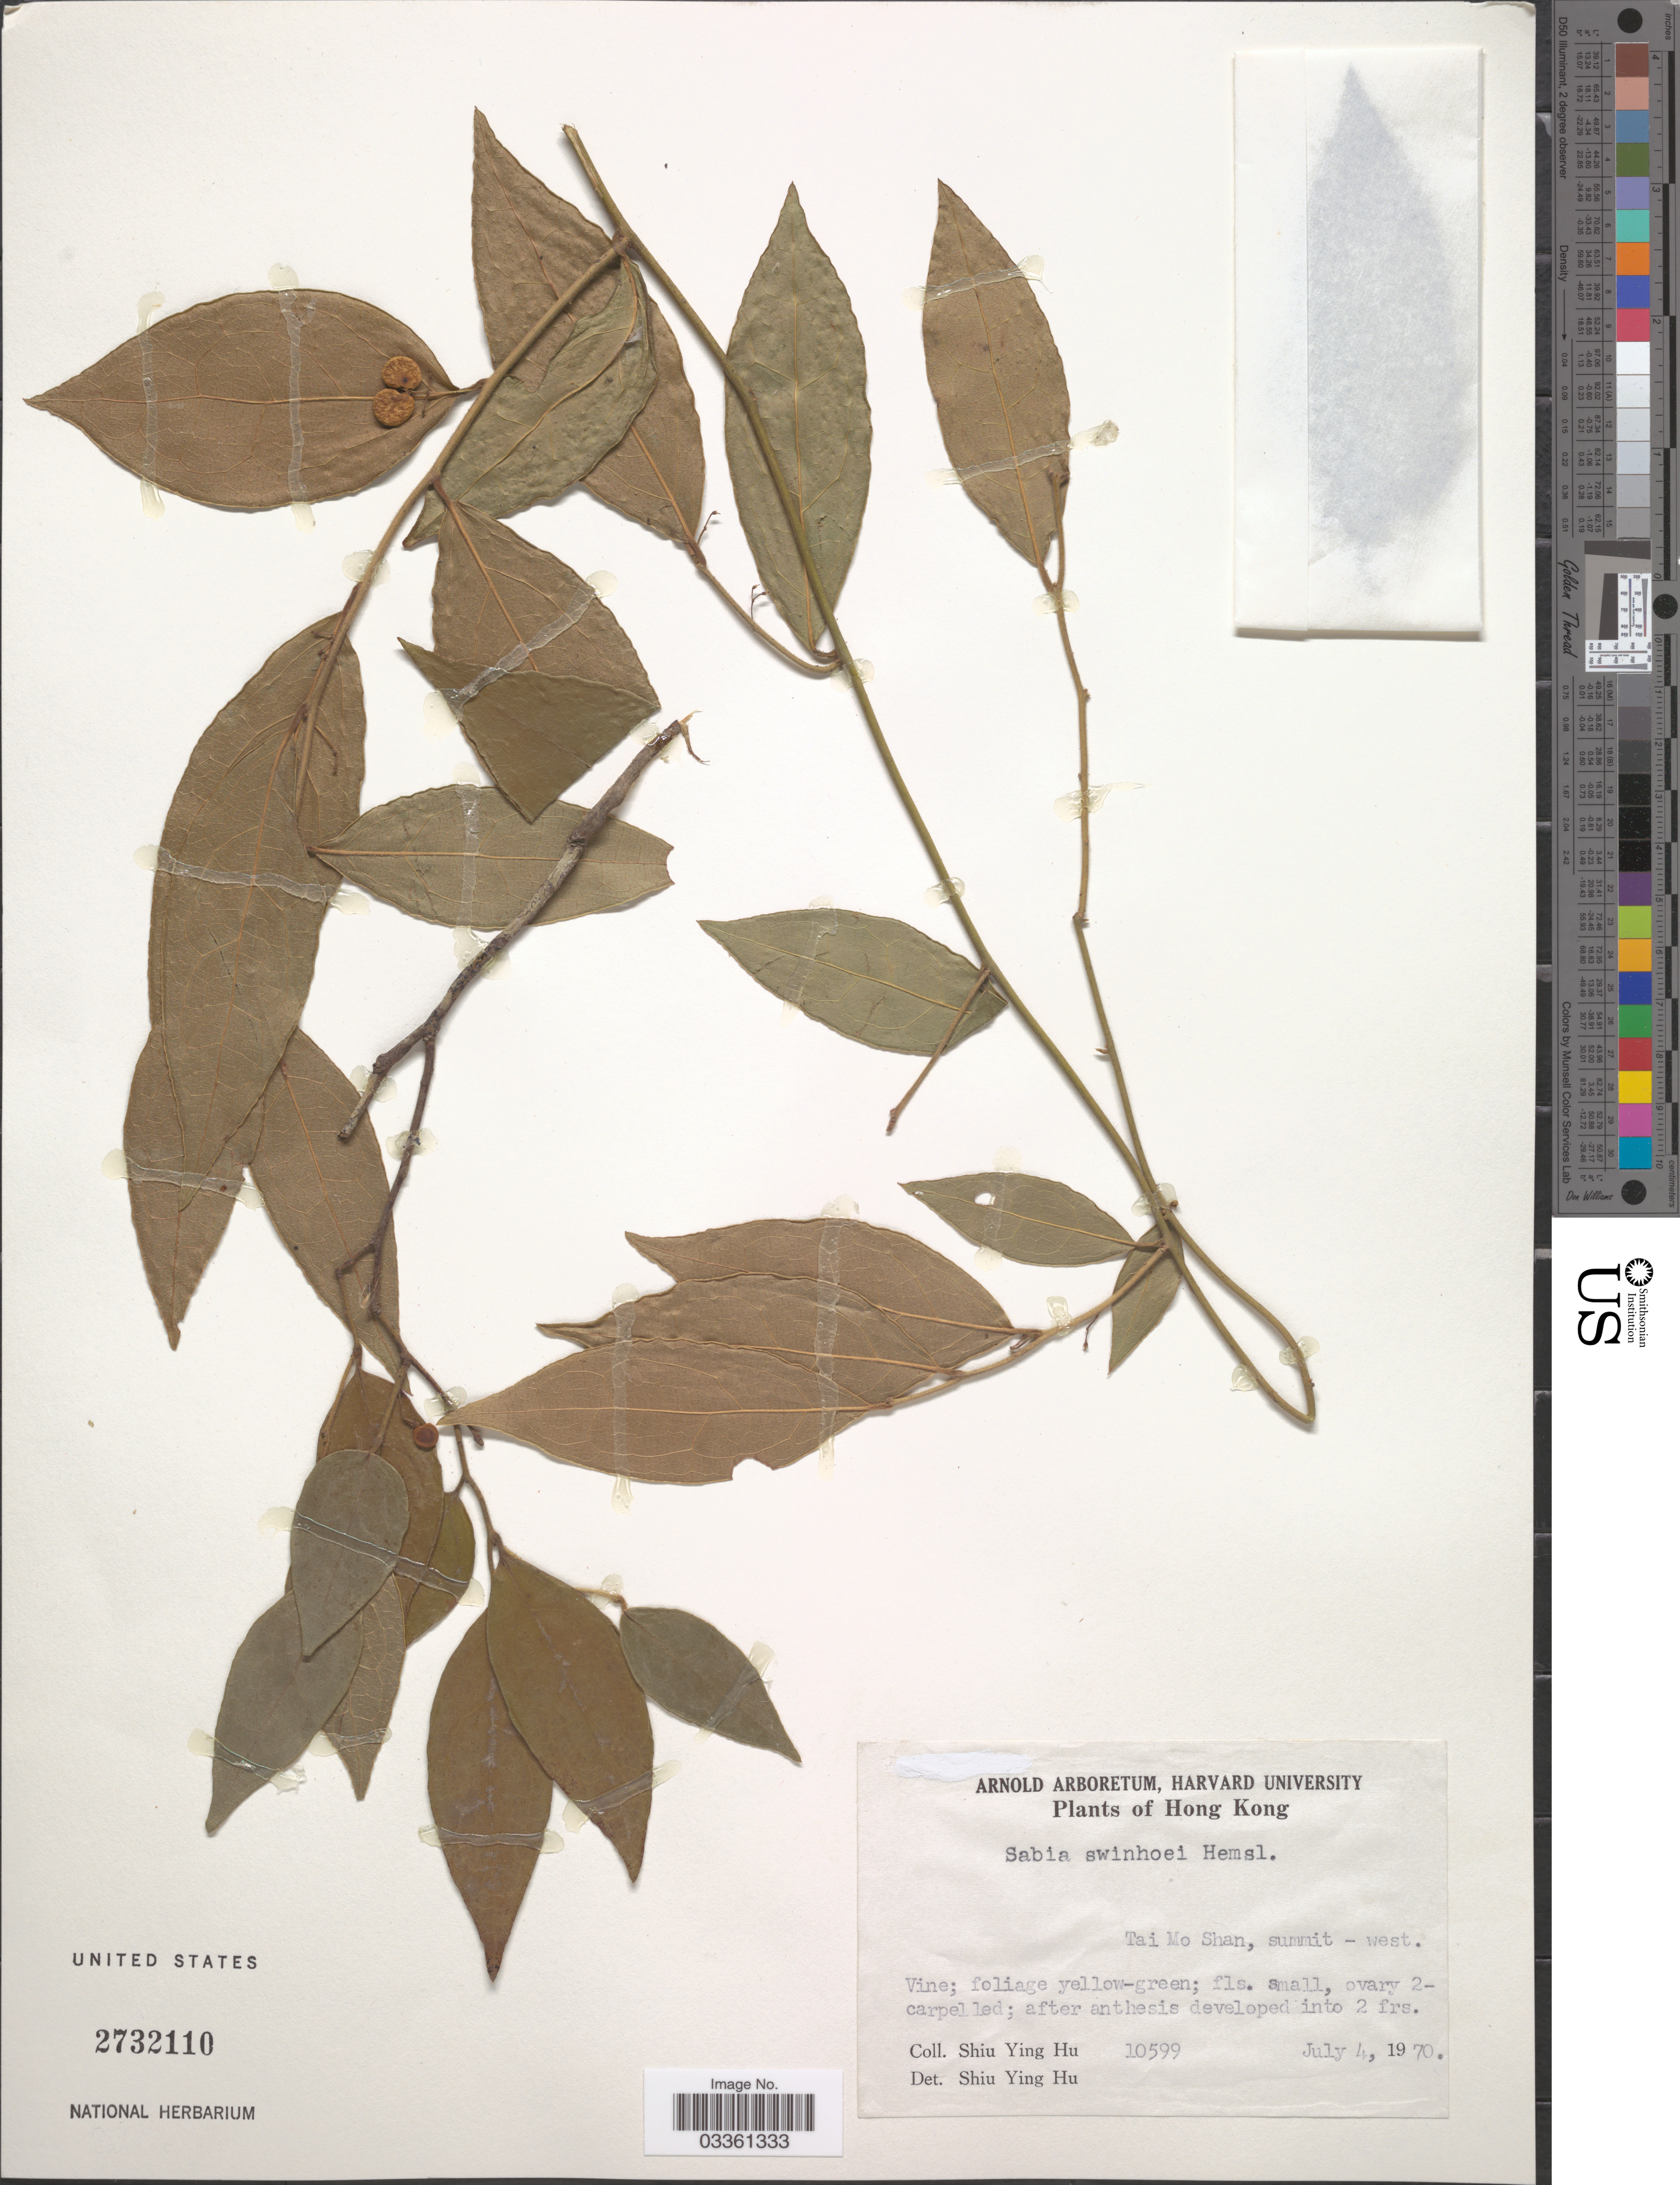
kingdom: Plantae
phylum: Tracheophyta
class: Magnoliopsida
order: Proteales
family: Sabiaceae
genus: Sabia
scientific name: Sabia swinhoei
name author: Hemsl.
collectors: S. Y. Hu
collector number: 10599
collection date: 1970-07-04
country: China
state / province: Hong Kong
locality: Tai Mo Shan, summit - west.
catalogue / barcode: US 2732110